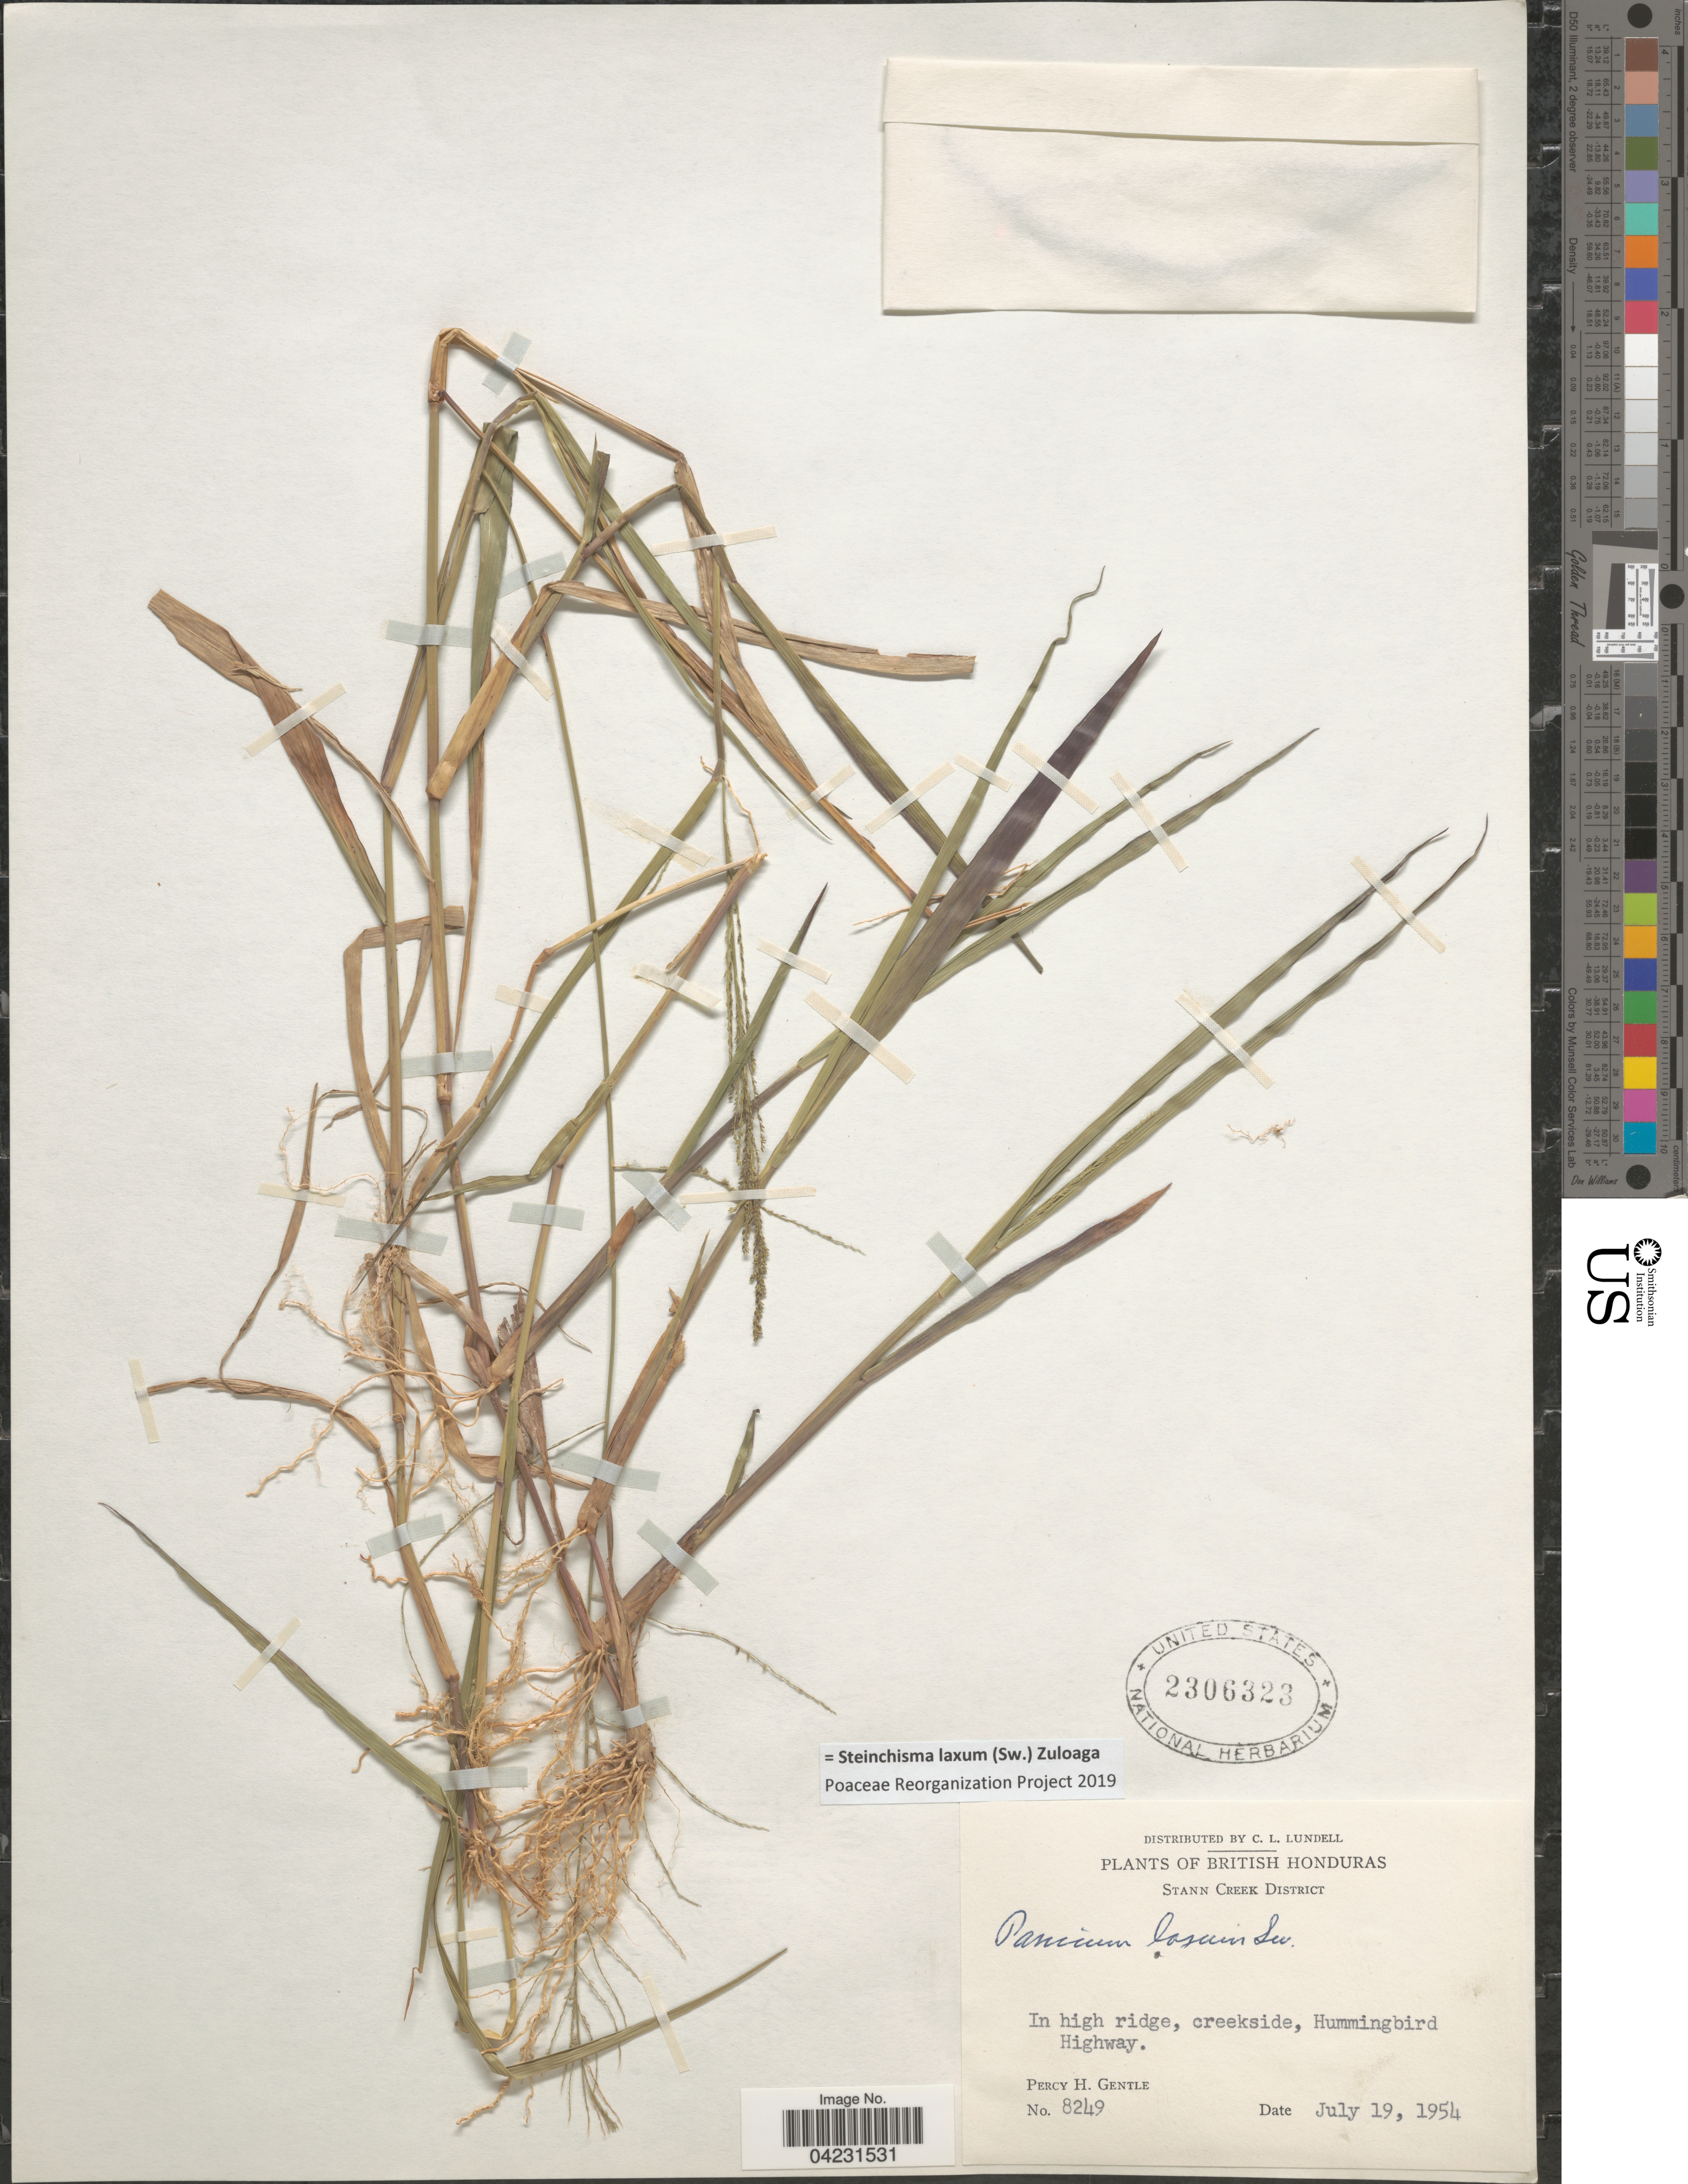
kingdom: Plantae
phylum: Tracheophyta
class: Liliopsida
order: Poales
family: Poaceae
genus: Steinchisma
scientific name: Steinchisma laxum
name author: (Sw.) Zuloaga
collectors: P. H. Gentle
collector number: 8249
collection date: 1954-07-19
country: Belize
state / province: Stann Creek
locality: British Honduras. Stann Creek District. In high ridge, creekside, Hummingbird Highway.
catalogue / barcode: US 2306323